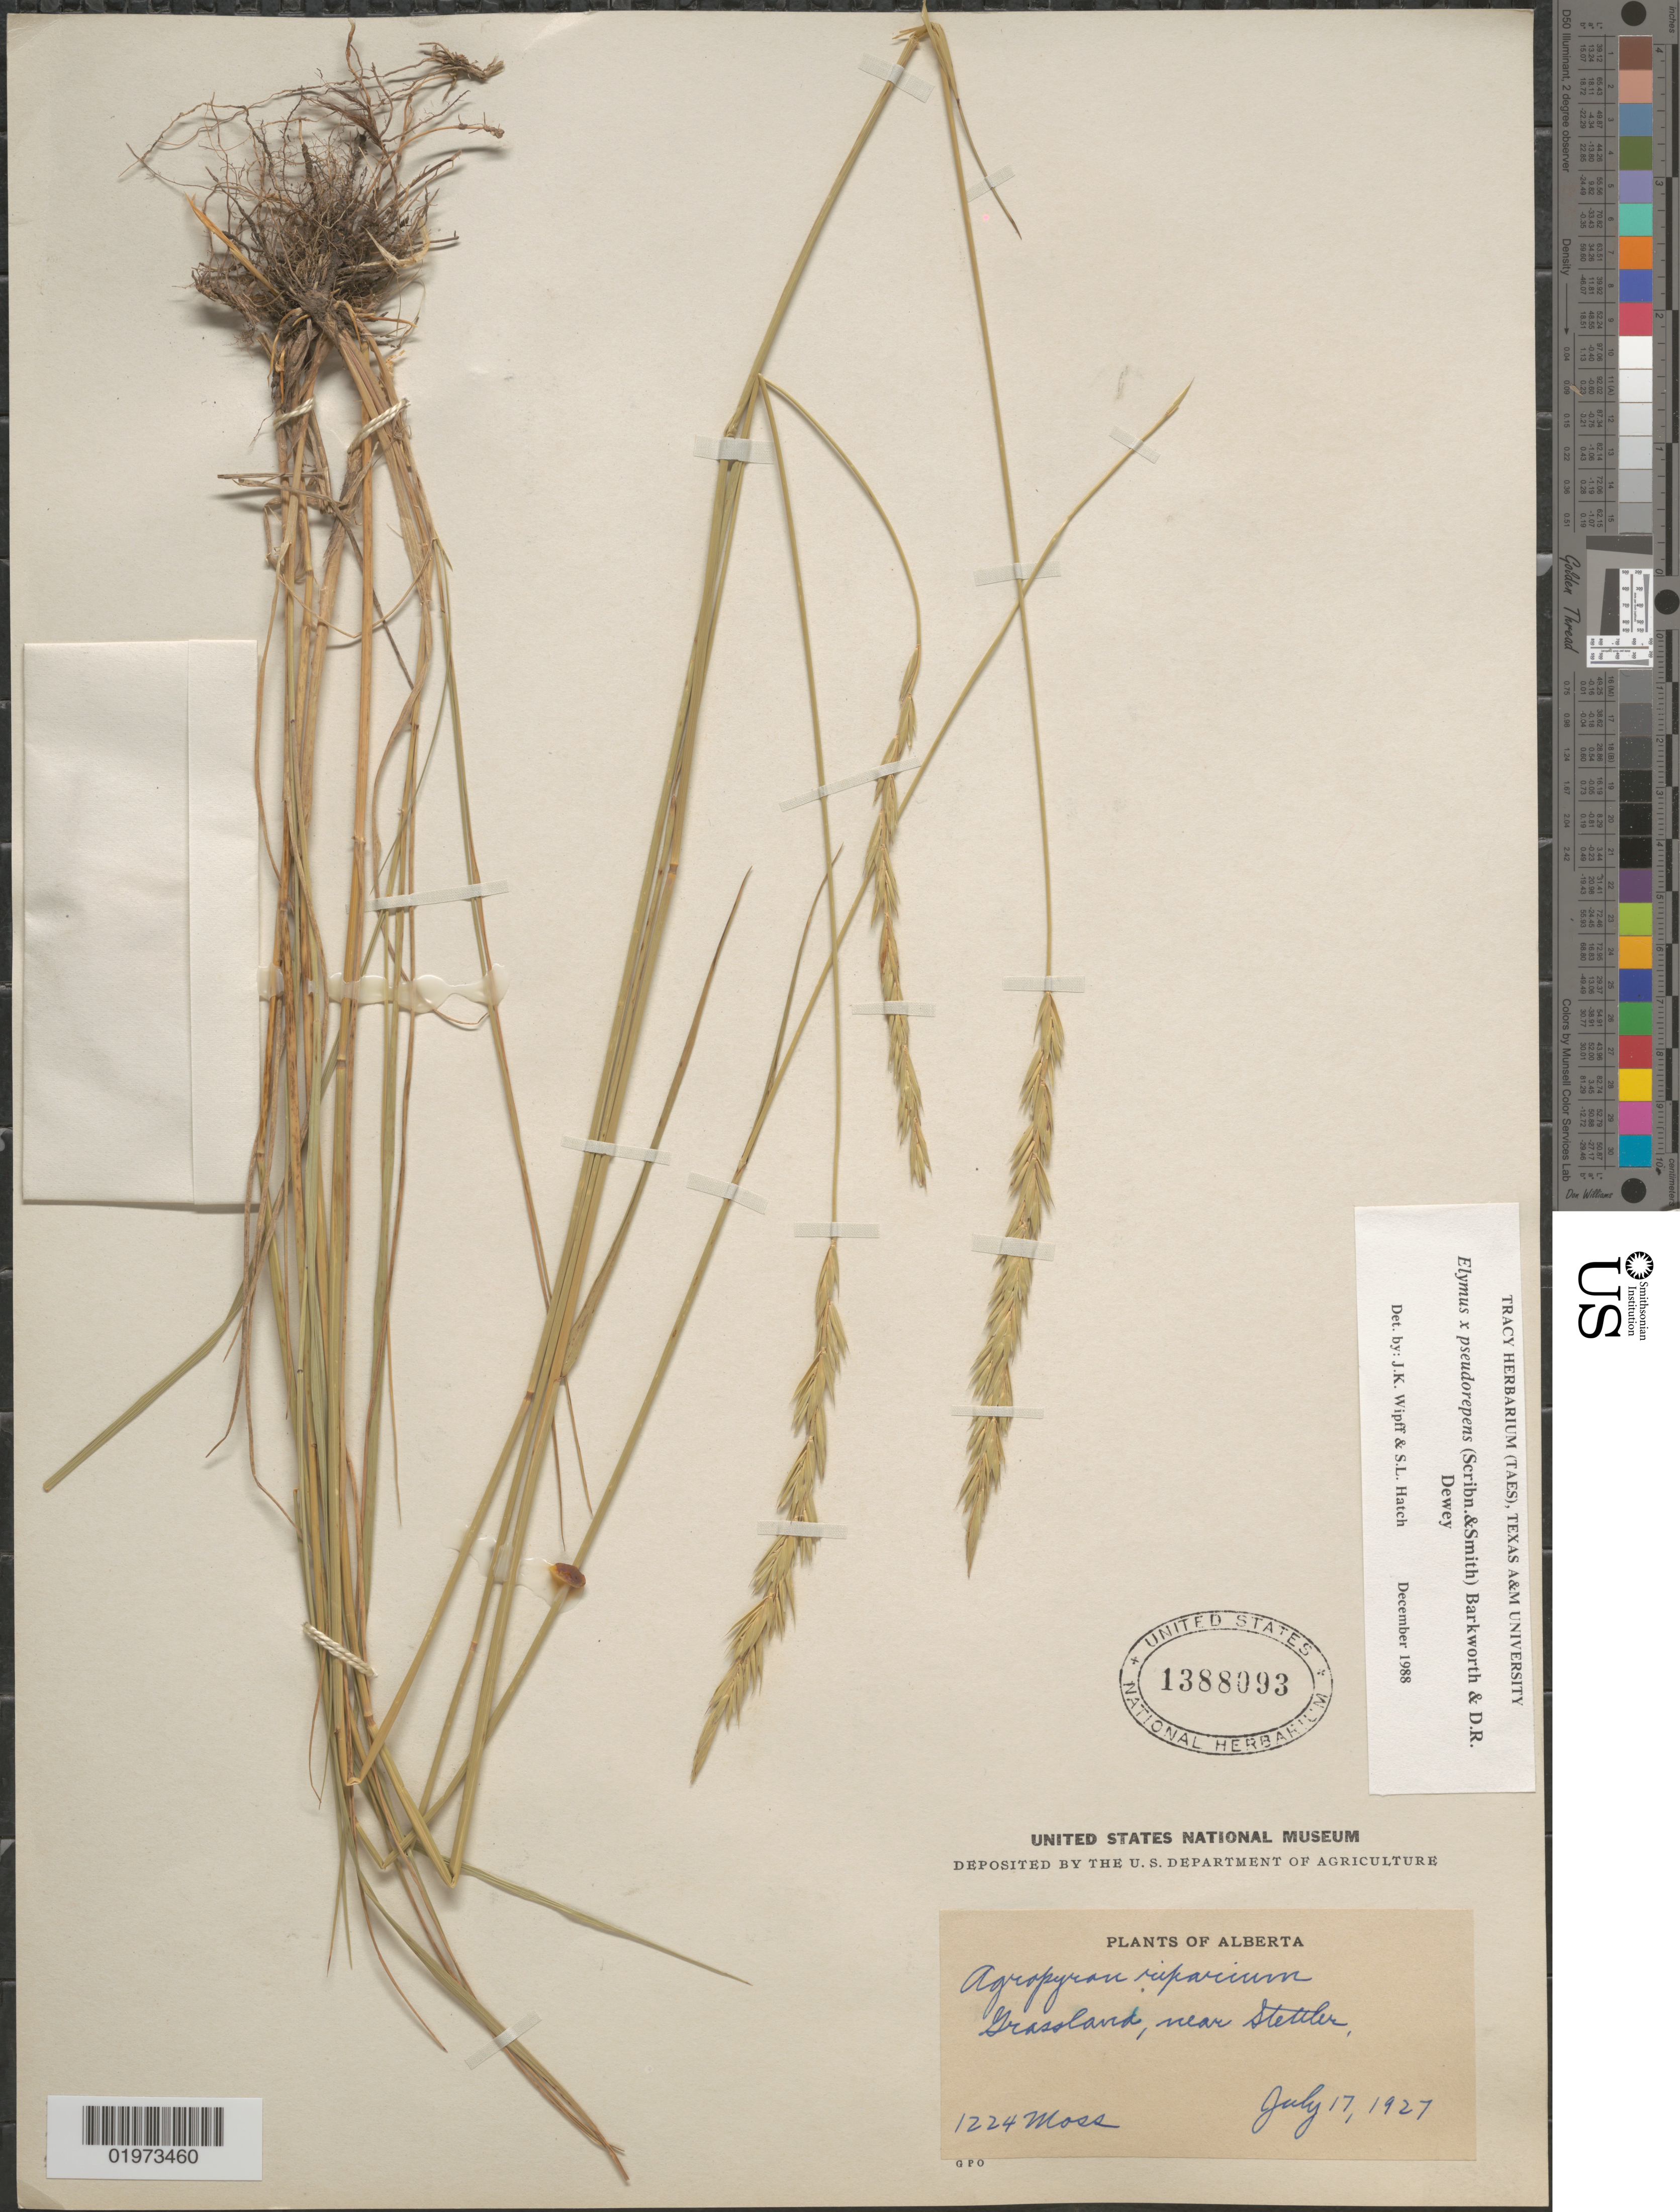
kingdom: Plantae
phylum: Tracheophyta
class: Liliopsida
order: Poales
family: Poaceae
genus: Elymus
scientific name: Elymus x pseudorepens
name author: (Scribn. & J.G. Sm.) Barkworth & Dewey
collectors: M. B. Moss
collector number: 1224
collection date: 1927-07-17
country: Canada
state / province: Alberta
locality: Grassland, near Stettler.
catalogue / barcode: US 1388093